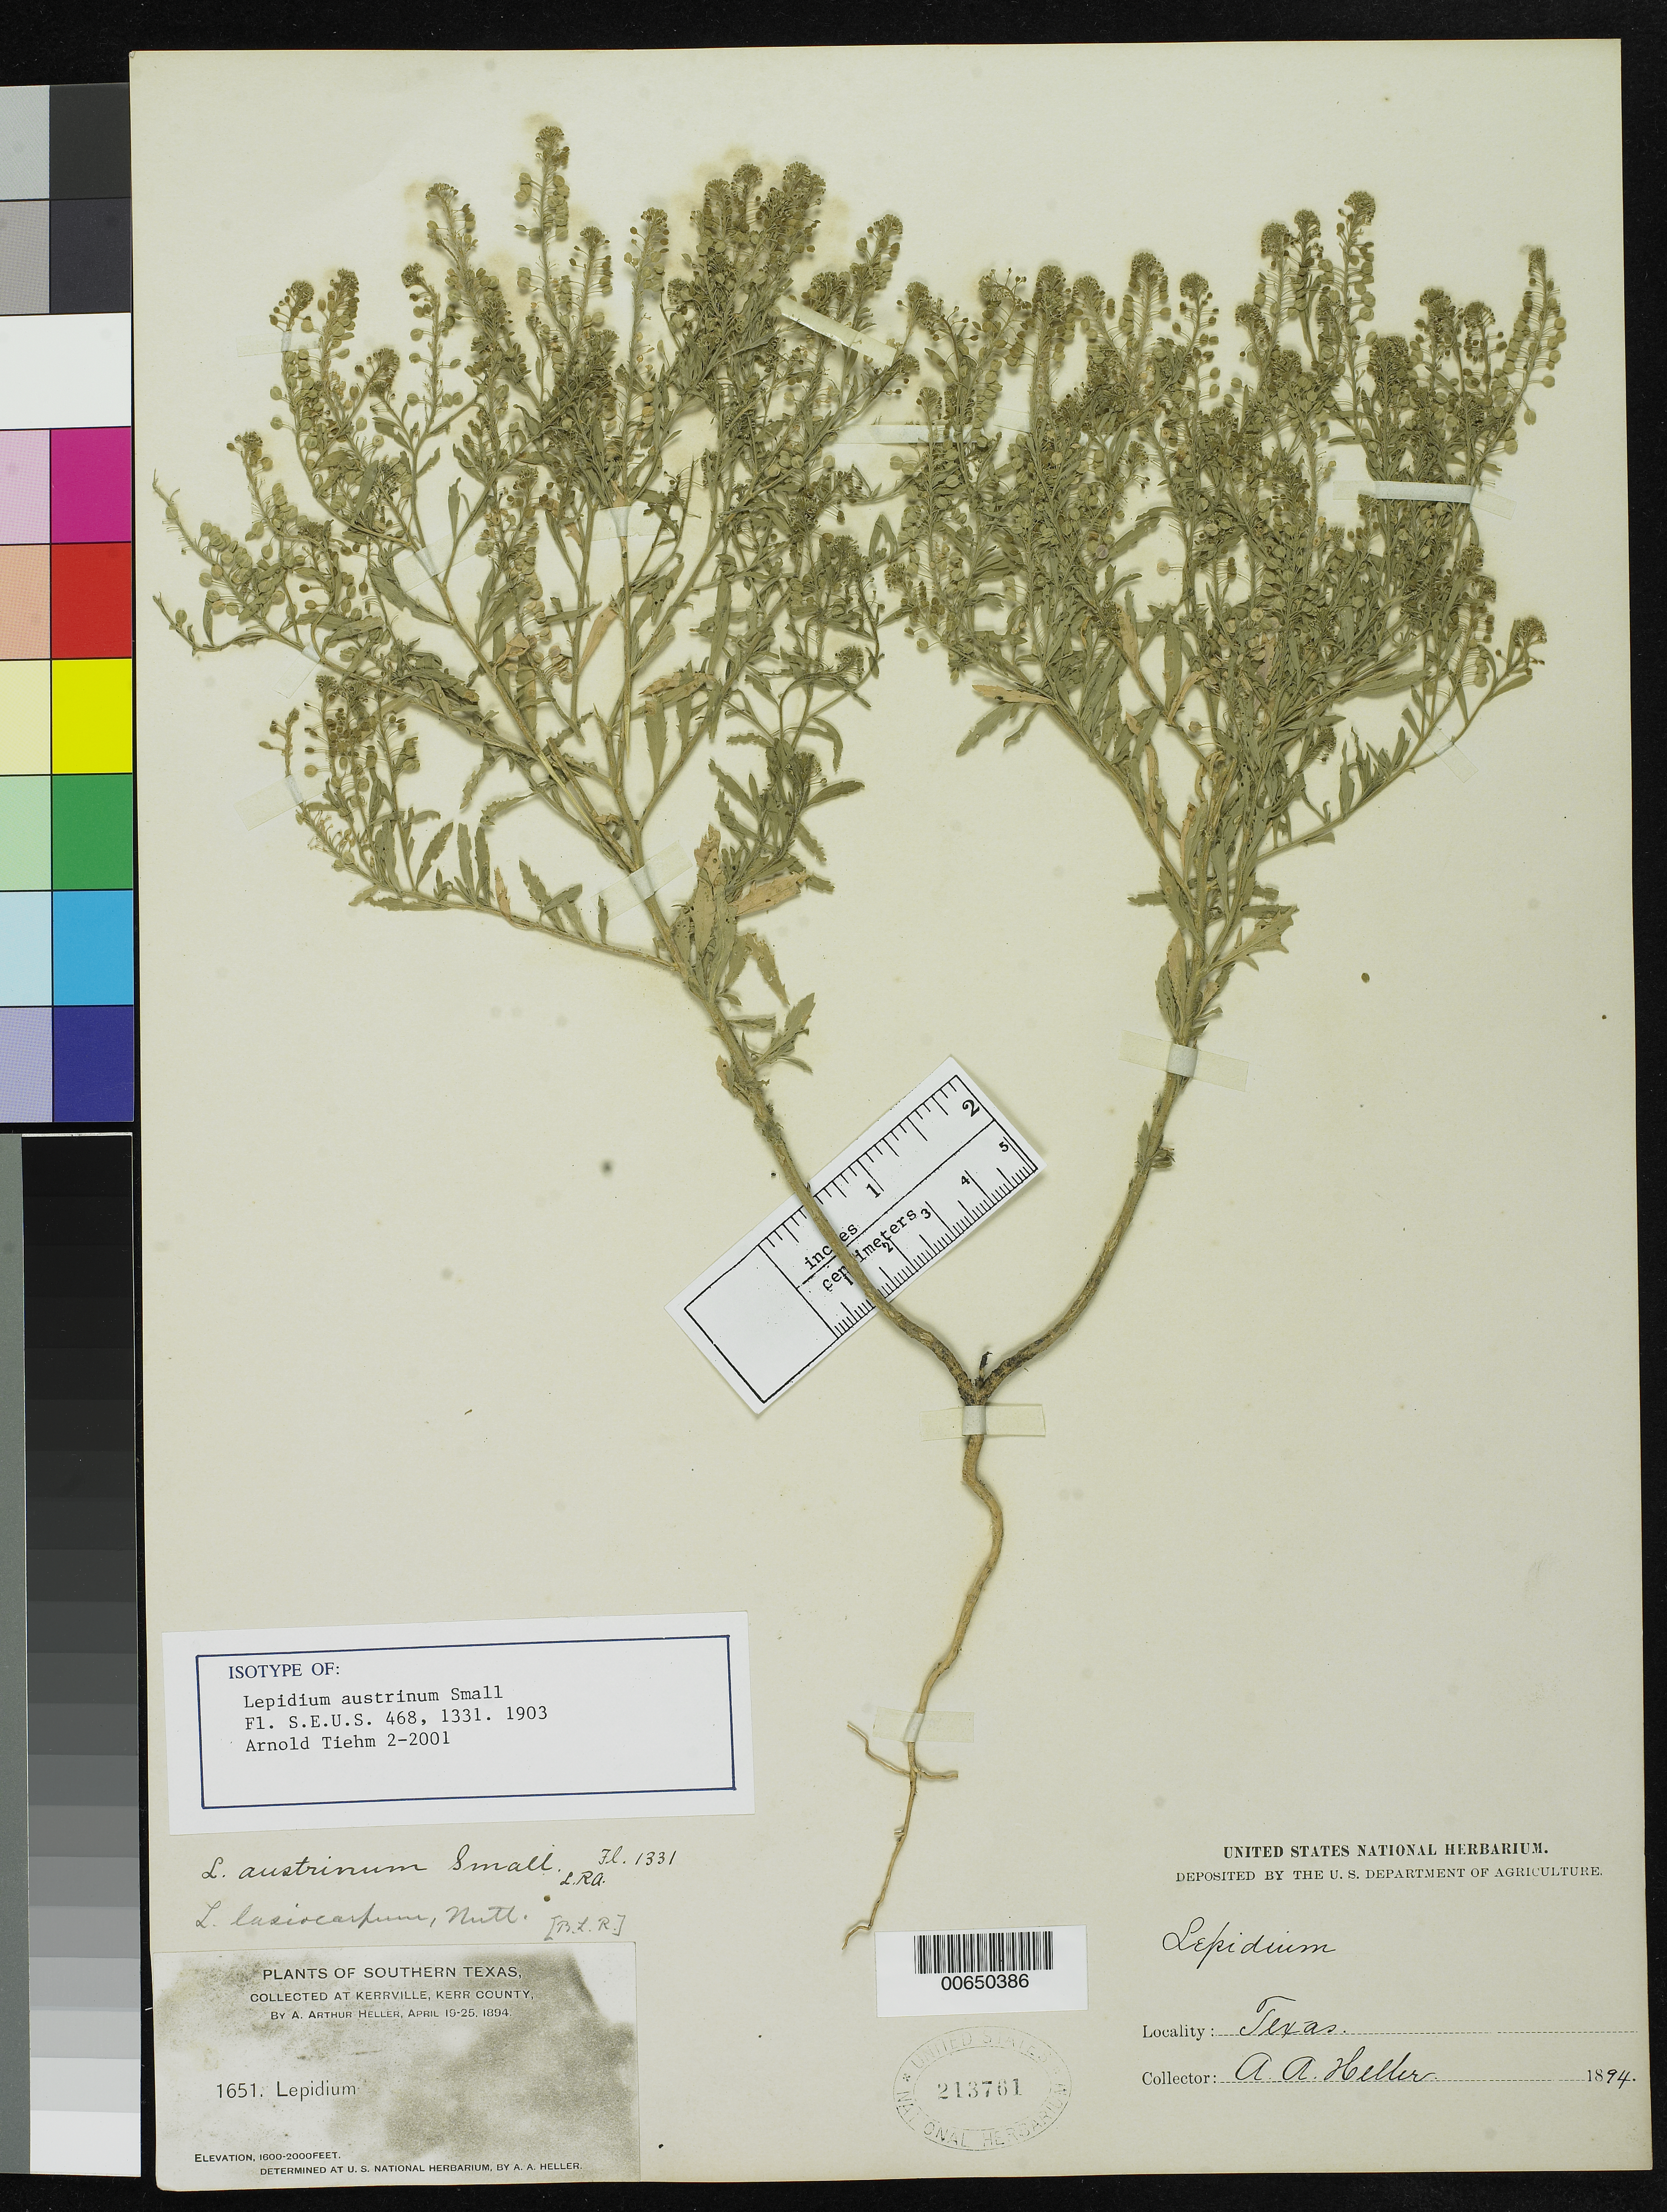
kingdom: Plantae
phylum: Tracheophyta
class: Magnoliopsida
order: Brassicales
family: Brassicaceae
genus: Lepidium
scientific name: Lepidium austrinum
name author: Small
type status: Isotype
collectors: A. A. Heller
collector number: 1651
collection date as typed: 19 Apr 1894 to 25 Apr 1894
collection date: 1894-04-19/1894-04-25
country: United States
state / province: Texas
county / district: Kerr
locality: Kerrville.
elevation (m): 488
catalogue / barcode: US 213761